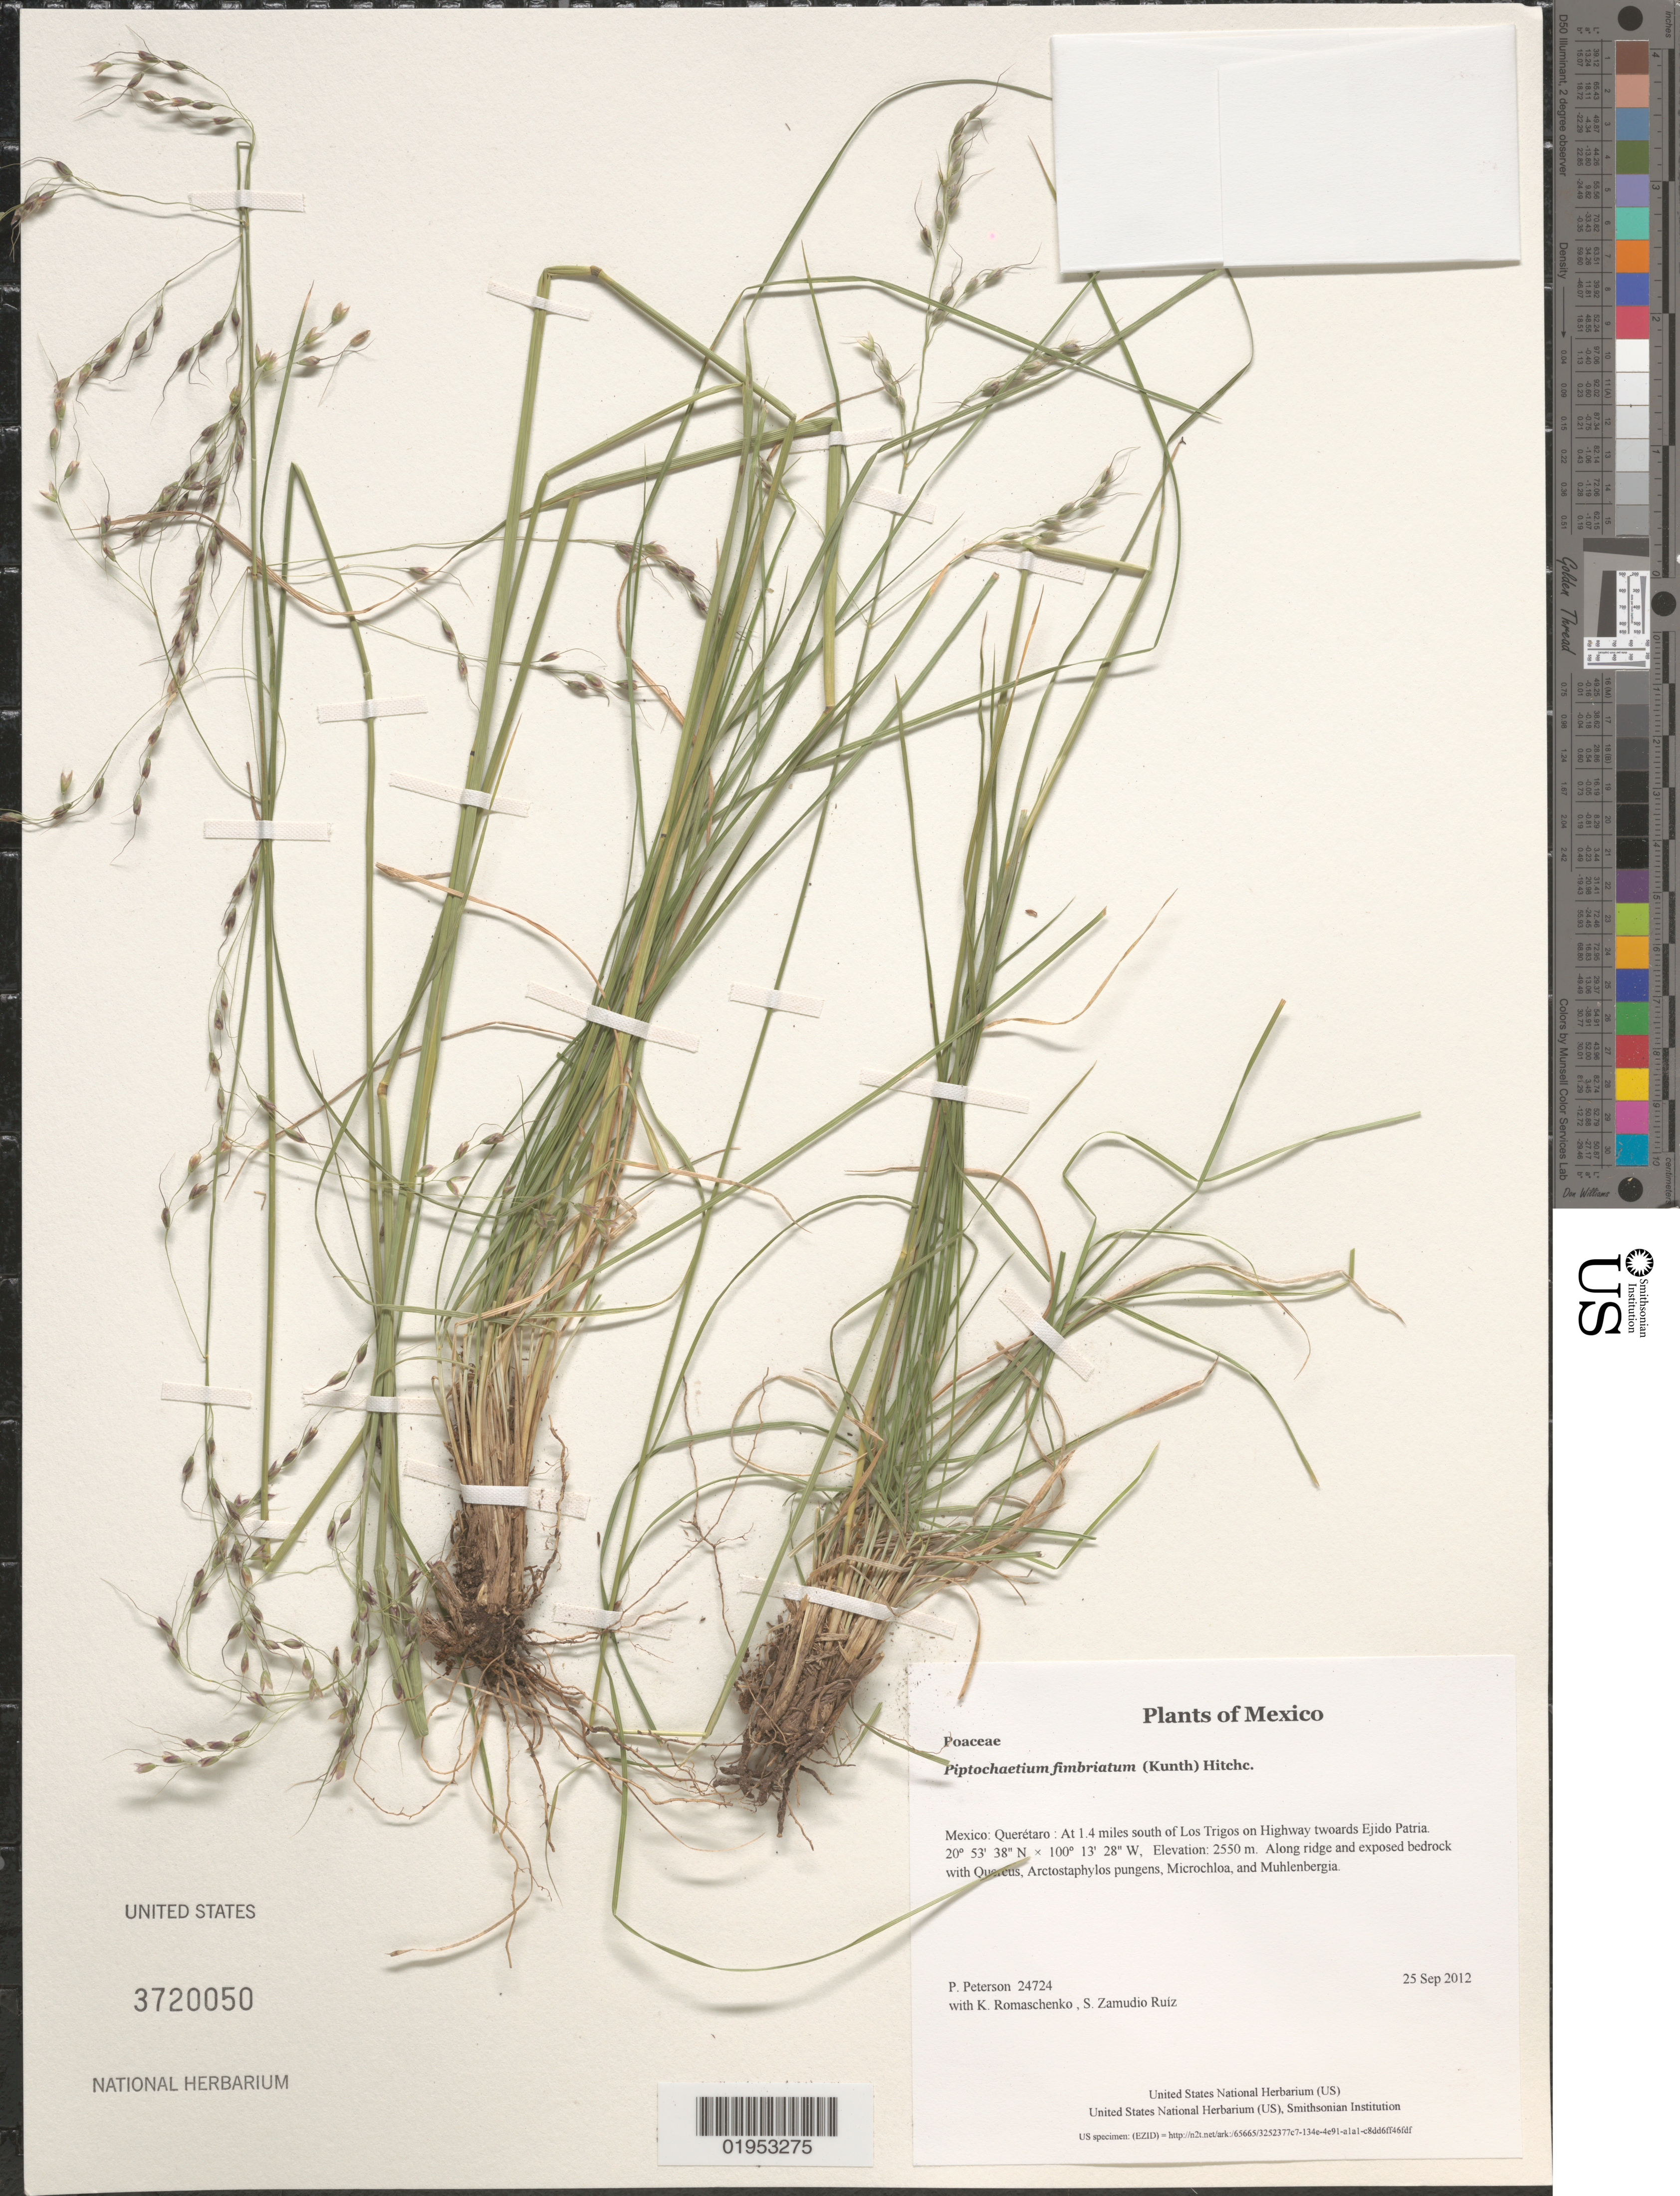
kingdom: Plantae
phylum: Tracheophyta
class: Liliopsida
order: Poales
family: Poaceae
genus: Piptochaetium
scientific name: Piptochaetium fimbriatum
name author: (Kunth) Hitchc.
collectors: P. M. Peterson, K. Romaschenko & S. Zamudio Ruíz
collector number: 24724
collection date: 2012-09-25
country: Mexico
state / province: Querétaro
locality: At 1.4 miles south of Los Trigos on Highway towards Ejido Patria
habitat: Along ridge and exposed bedrock with Quercus, Arctostaphylos pungens, Microchloa, and Muhlenbergia.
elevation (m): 2550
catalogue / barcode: US 3720050